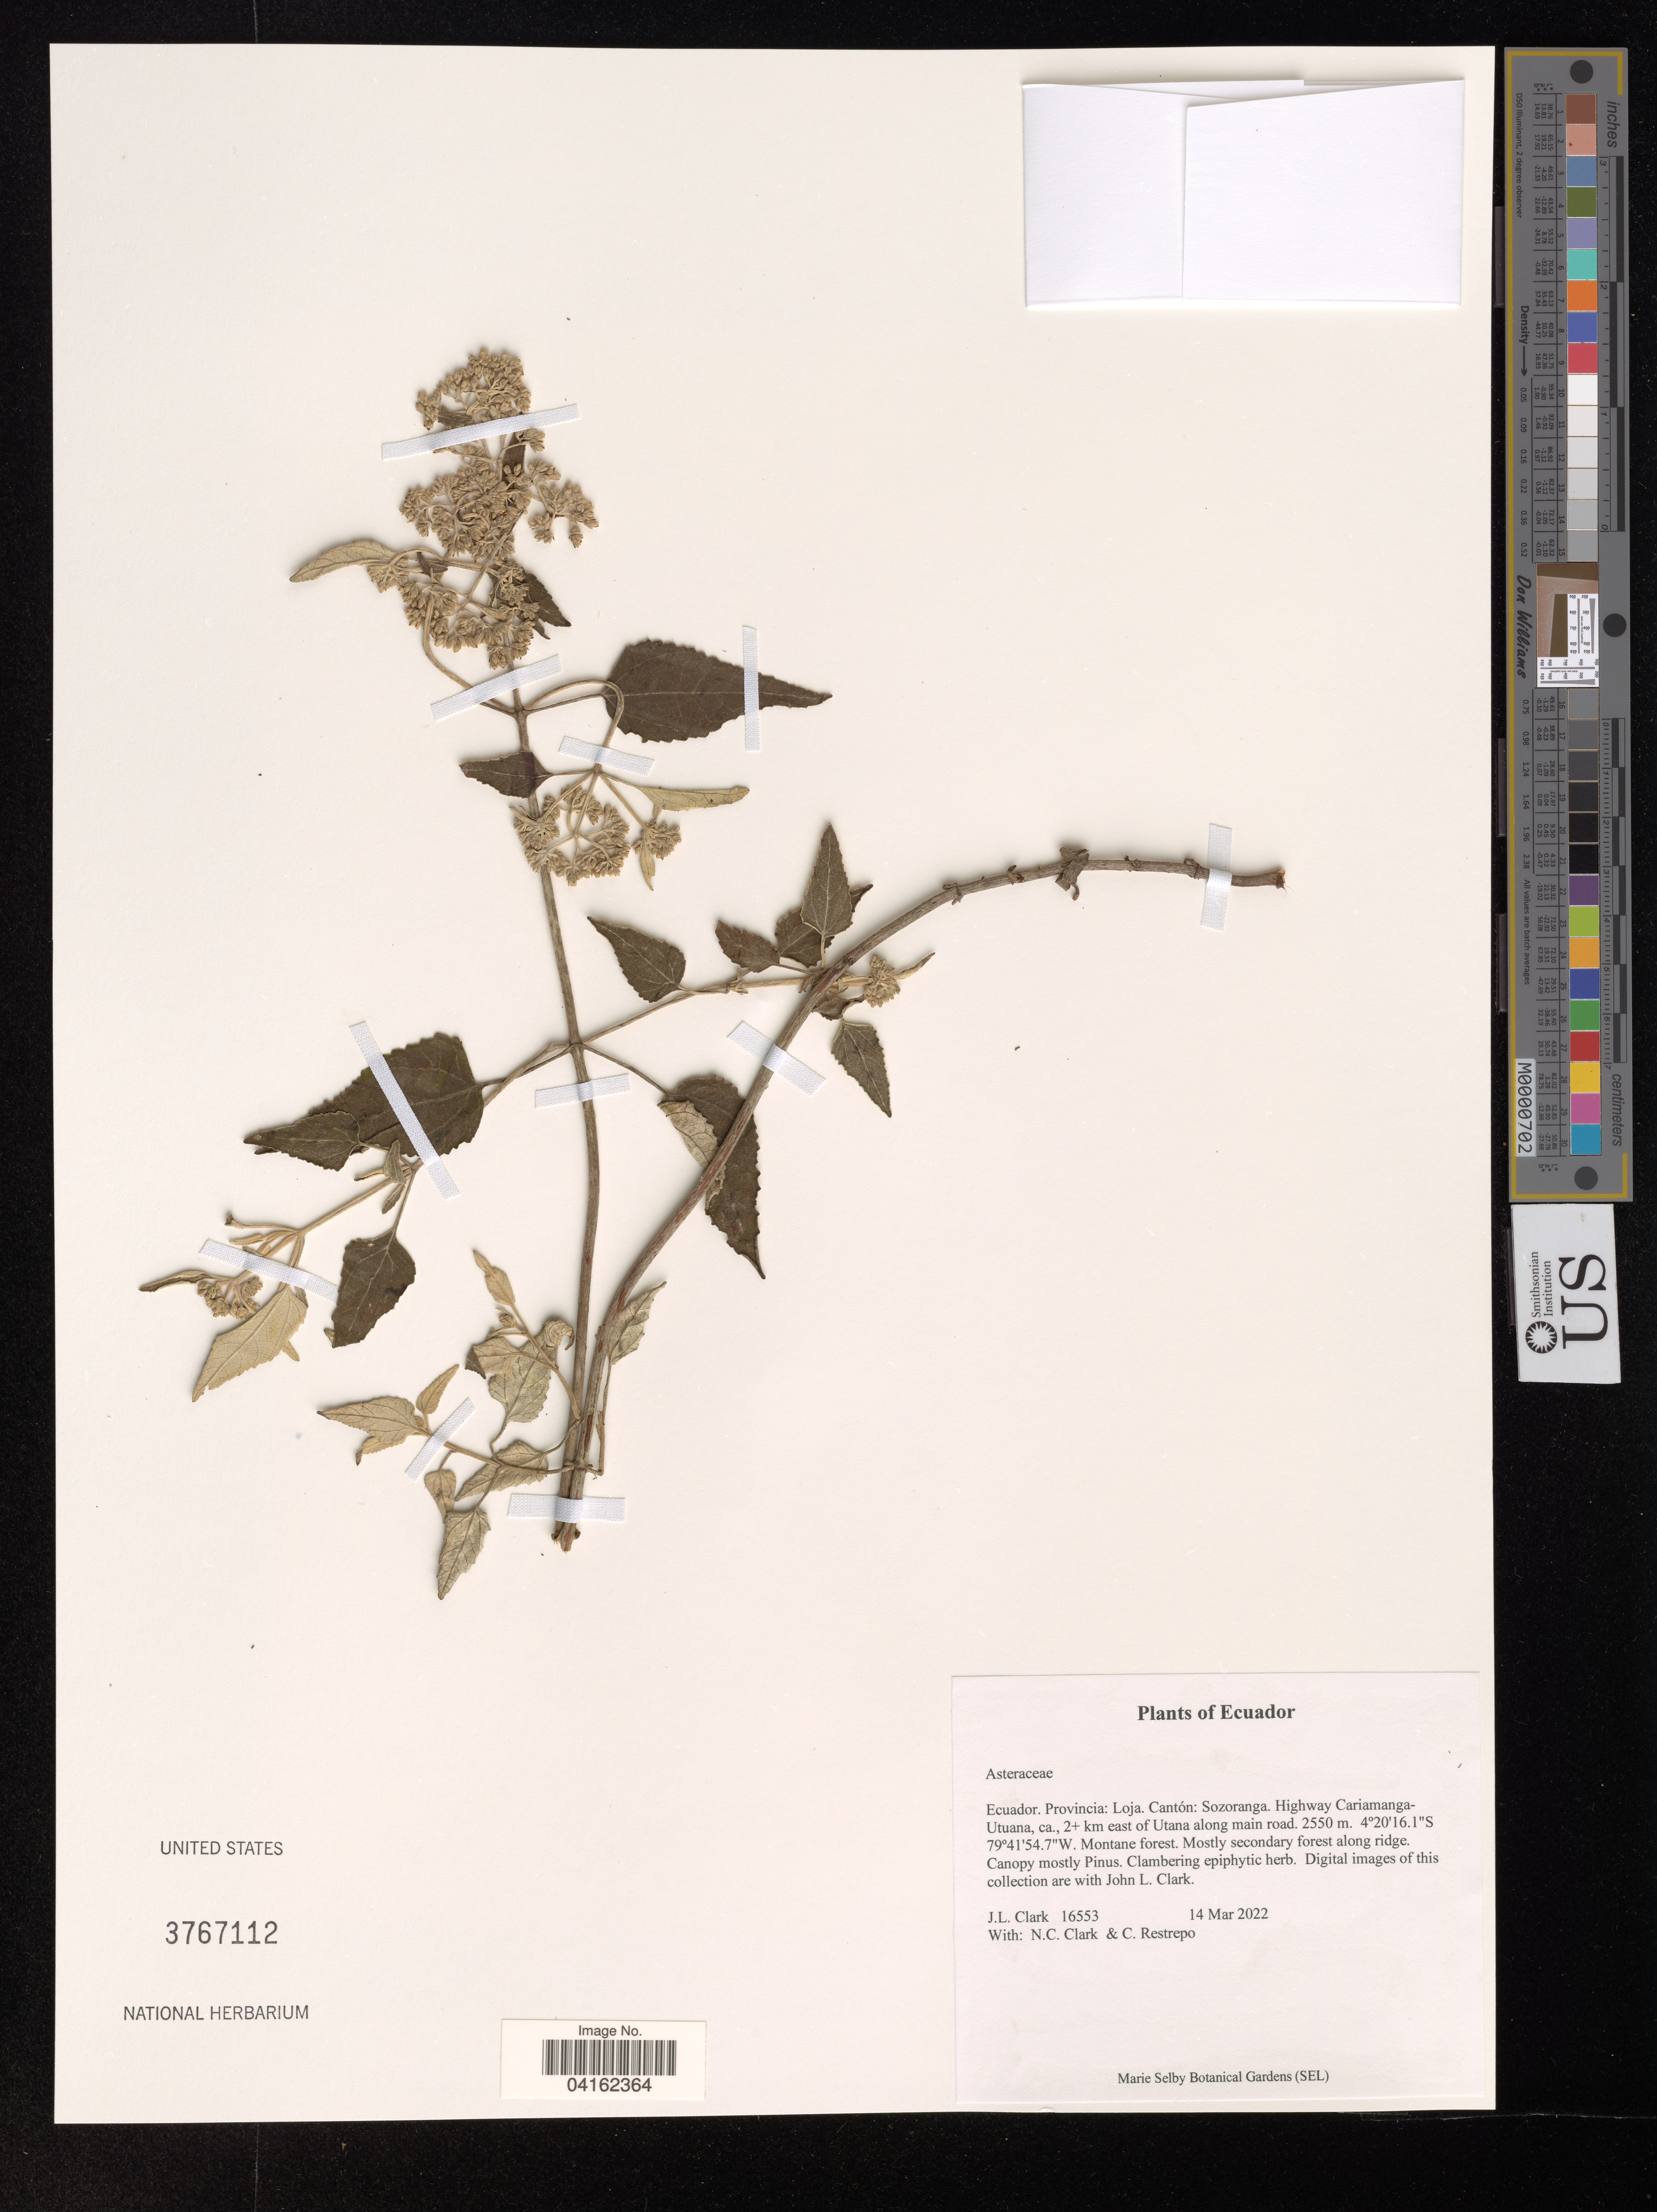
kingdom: Plantae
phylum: Tracheophyta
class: Magnoliopsida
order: Asterales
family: Asteraceae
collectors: J. L. Clark, N. C. Clark & C. Restrepo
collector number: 16553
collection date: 2022-03-14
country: Ecuador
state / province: Loja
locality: Cantón: Sozoranga. Highway Cariamanga-Utuana, ca., 2+ km east of Utana along main road.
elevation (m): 2550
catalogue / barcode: US 3767112